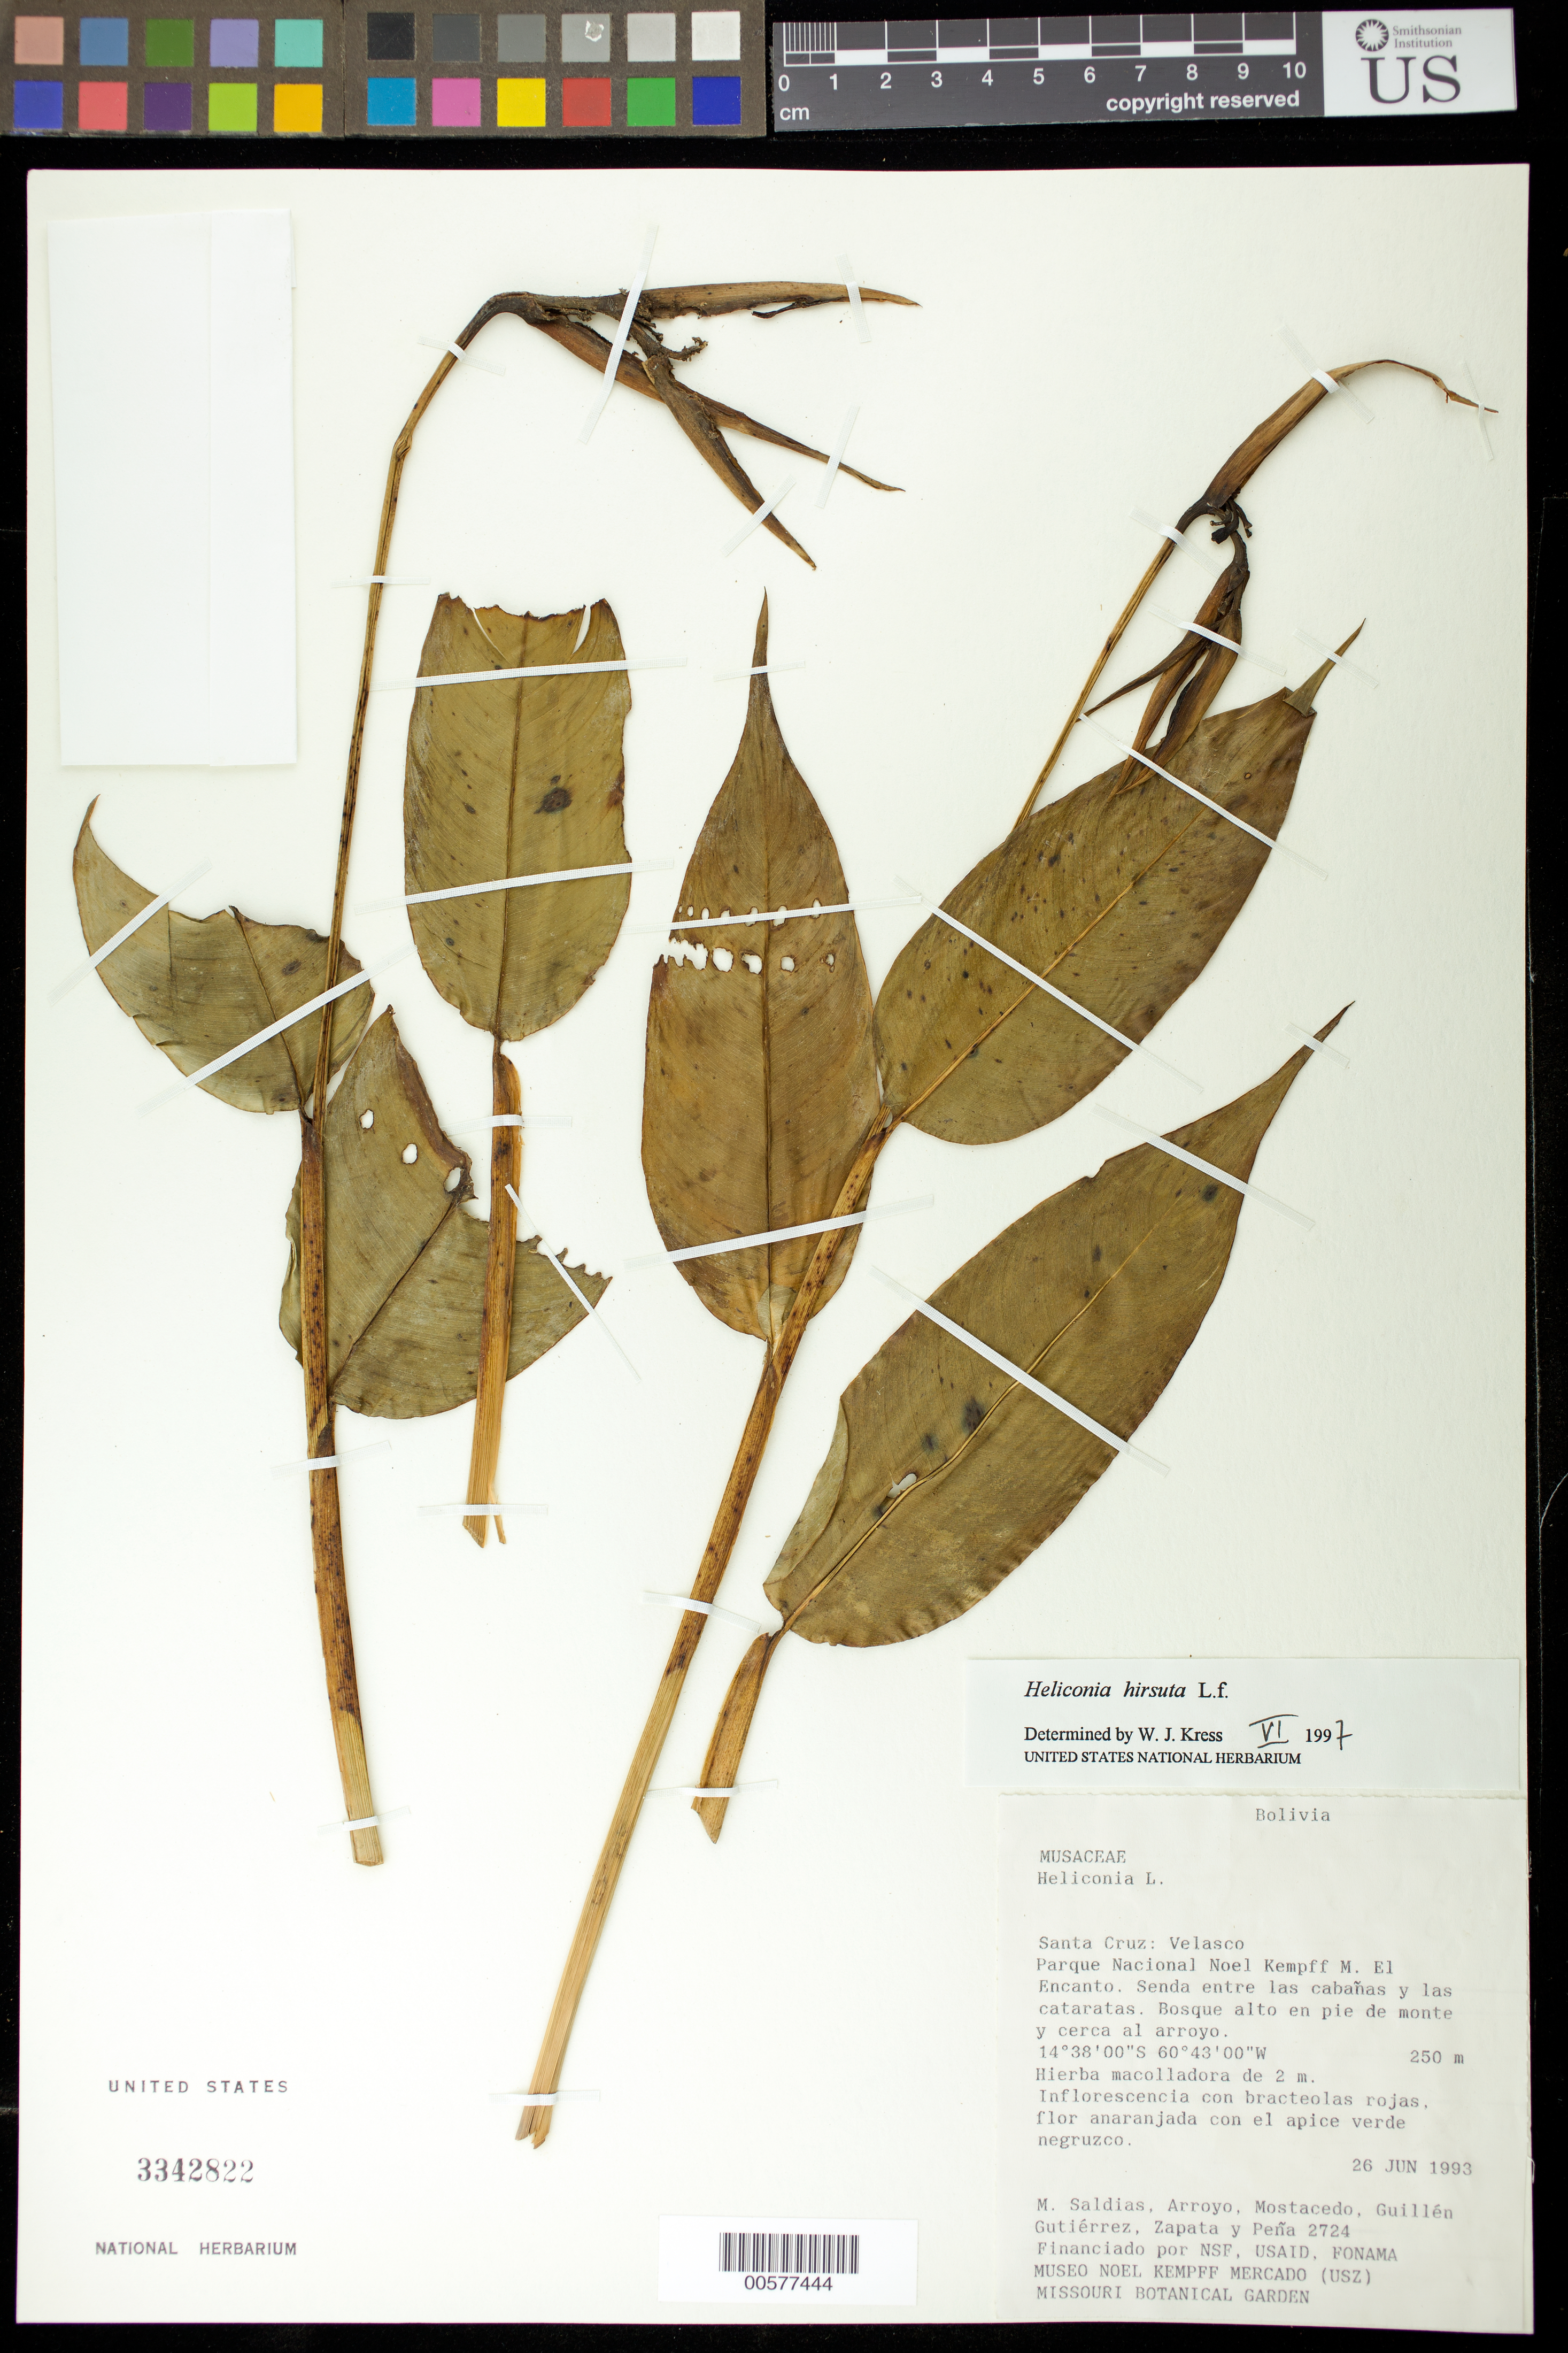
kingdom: Plantae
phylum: Tracheophyta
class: Liliopsida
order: Zingiberales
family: Heliconiaceae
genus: Heliconia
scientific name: Heliconia hirsuta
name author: L. f.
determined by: Kress, W. J., (US), Smithsonian Institution - National Museum of Natural History (UNITED STATES)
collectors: M. Saldias P., Arroyo, --, Mostacedo, --, -- Guillen, Gutiérrez, --, -. Zapata & -. Pena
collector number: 2724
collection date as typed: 26 Jun 1993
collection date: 1993-06-26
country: Bolivia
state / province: Santa Cruz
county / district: Velasco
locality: Parque Nacional Noel Kempff M. El Encanto, trail between cabins and waterfalls.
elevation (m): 250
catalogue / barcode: US 3342822